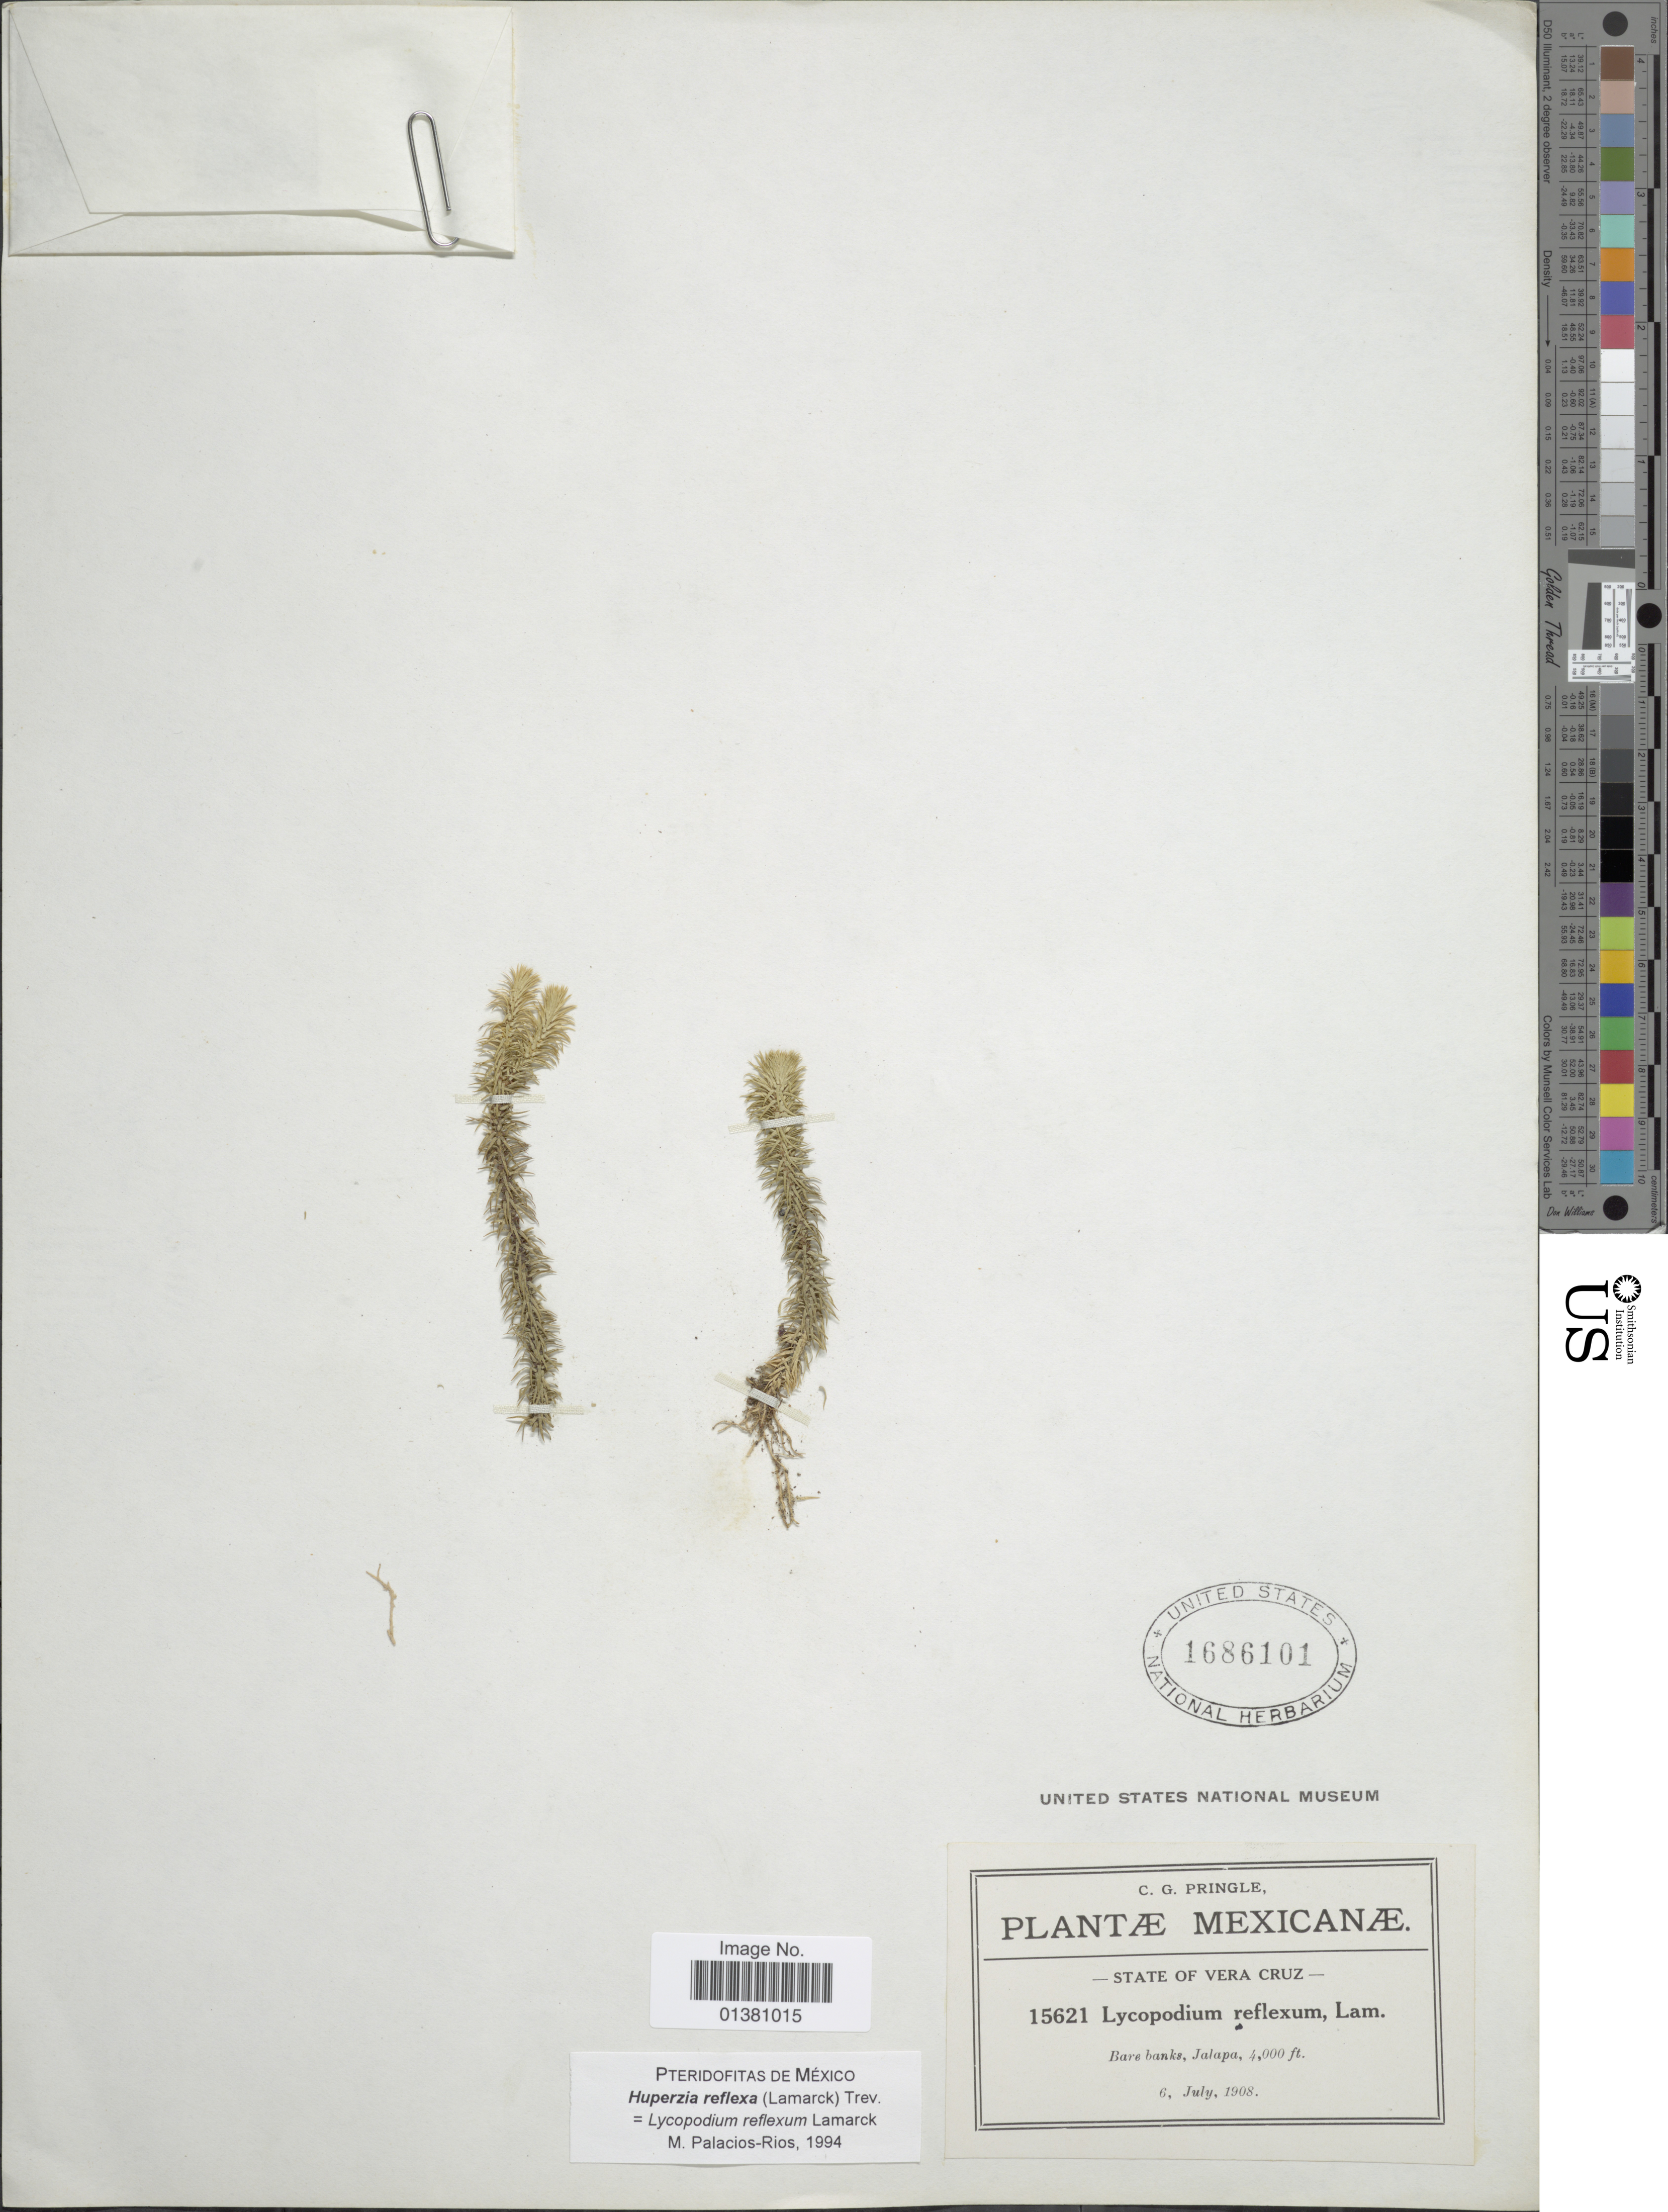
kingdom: Plantae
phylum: Tracheophyta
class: Lycopodiopsida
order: Lycopodiales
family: Lycopodiaceae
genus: Phlegmariurus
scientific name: Phlegmariurus reflexus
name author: (Lam.) B. Øllg.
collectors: C. G. Pringle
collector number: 15621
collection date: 1908-07-06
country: Mexico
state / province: Veracruz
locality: State of Vera Cruz, bare banks, Jalapa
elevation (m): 1219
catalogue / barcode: US 1686101